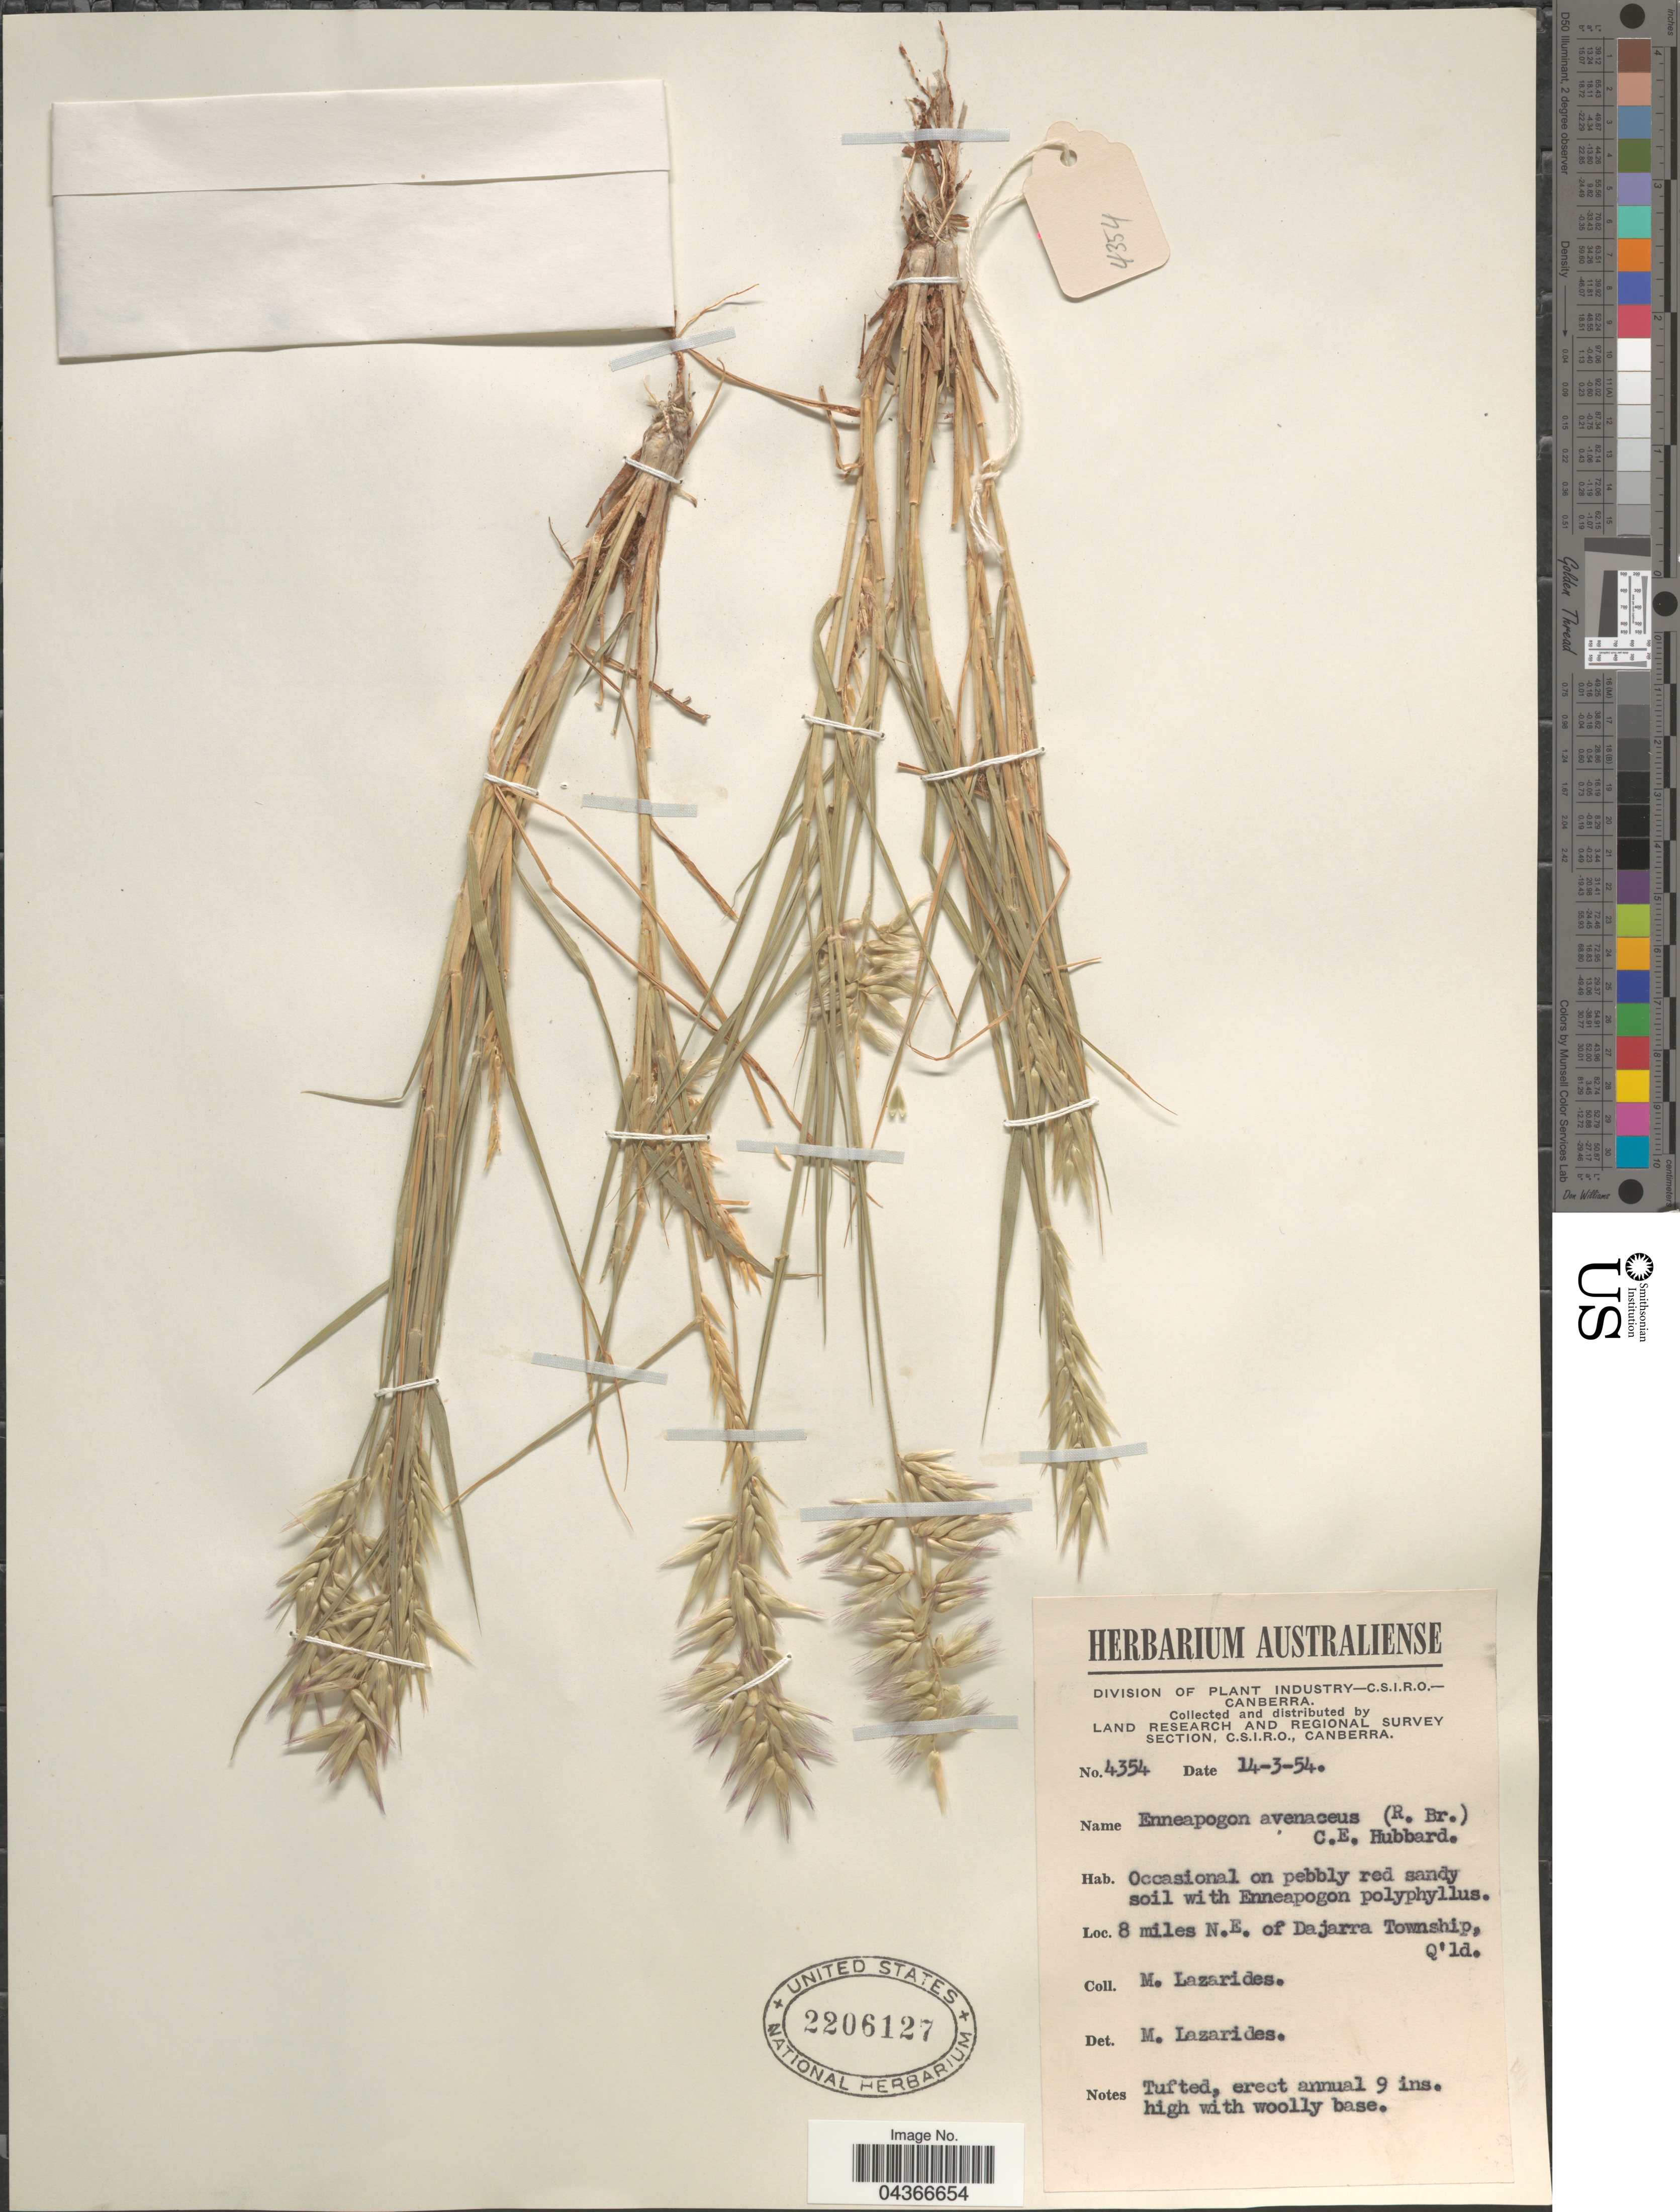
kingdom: Plantae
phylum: Tracheophyta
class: Liliopsida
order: Poales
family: Poaceae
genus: Enneapogon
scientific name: Enneapogon avenaceus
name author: (Lindl.) C.E. Hubb.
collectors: M. Lazarides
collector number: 4354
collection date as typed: Transcribed d/m/y: 14/3/54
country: Australia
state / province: Queensland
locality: Land Research and Regional Survey Section. 8 miles N.E. of Dajarra Township.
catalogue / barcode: US 2206127